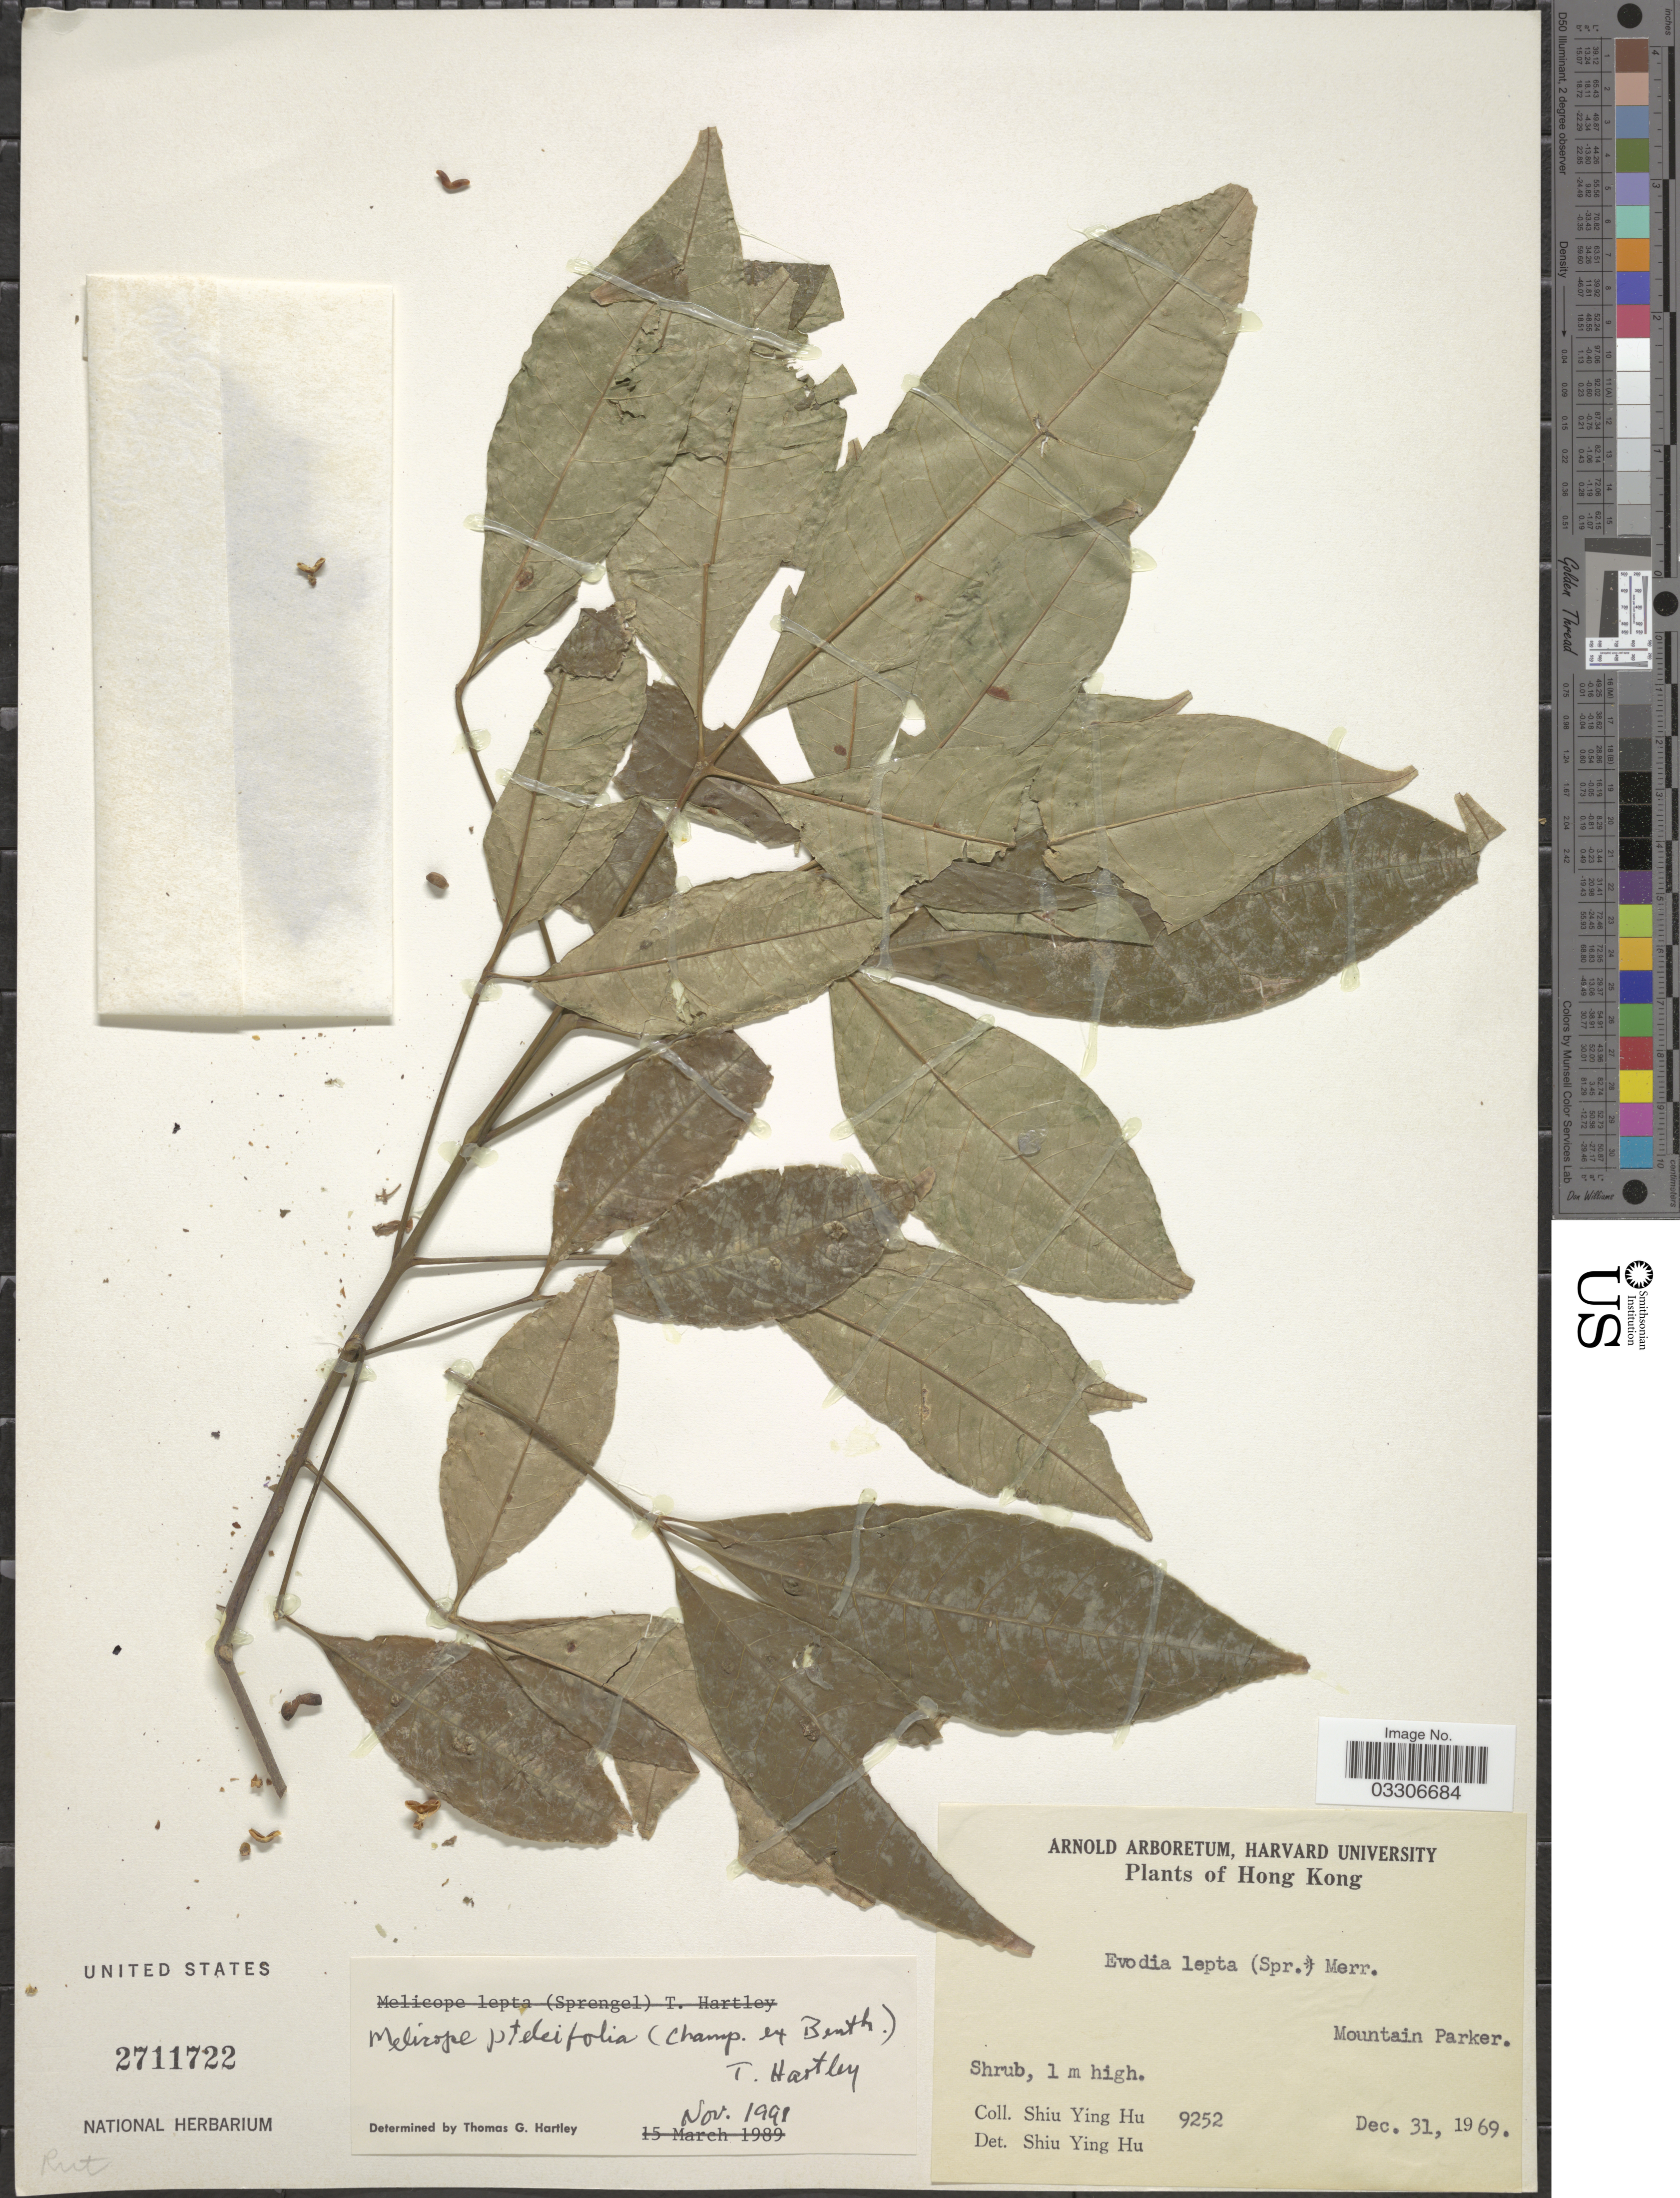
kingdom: Plantae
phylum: Tracheophyta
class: Magnoliopsida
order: Sapindales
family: Rutaceae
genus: Melicope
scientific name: Melicope pteleifolia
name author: (Champ. ex Benth.) T.G. Hartley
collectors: S. Y. Hu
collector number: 9252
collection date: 1969-12-31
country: China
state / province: Hong Kong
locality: Mountain Parker.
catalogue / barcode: US 2711722